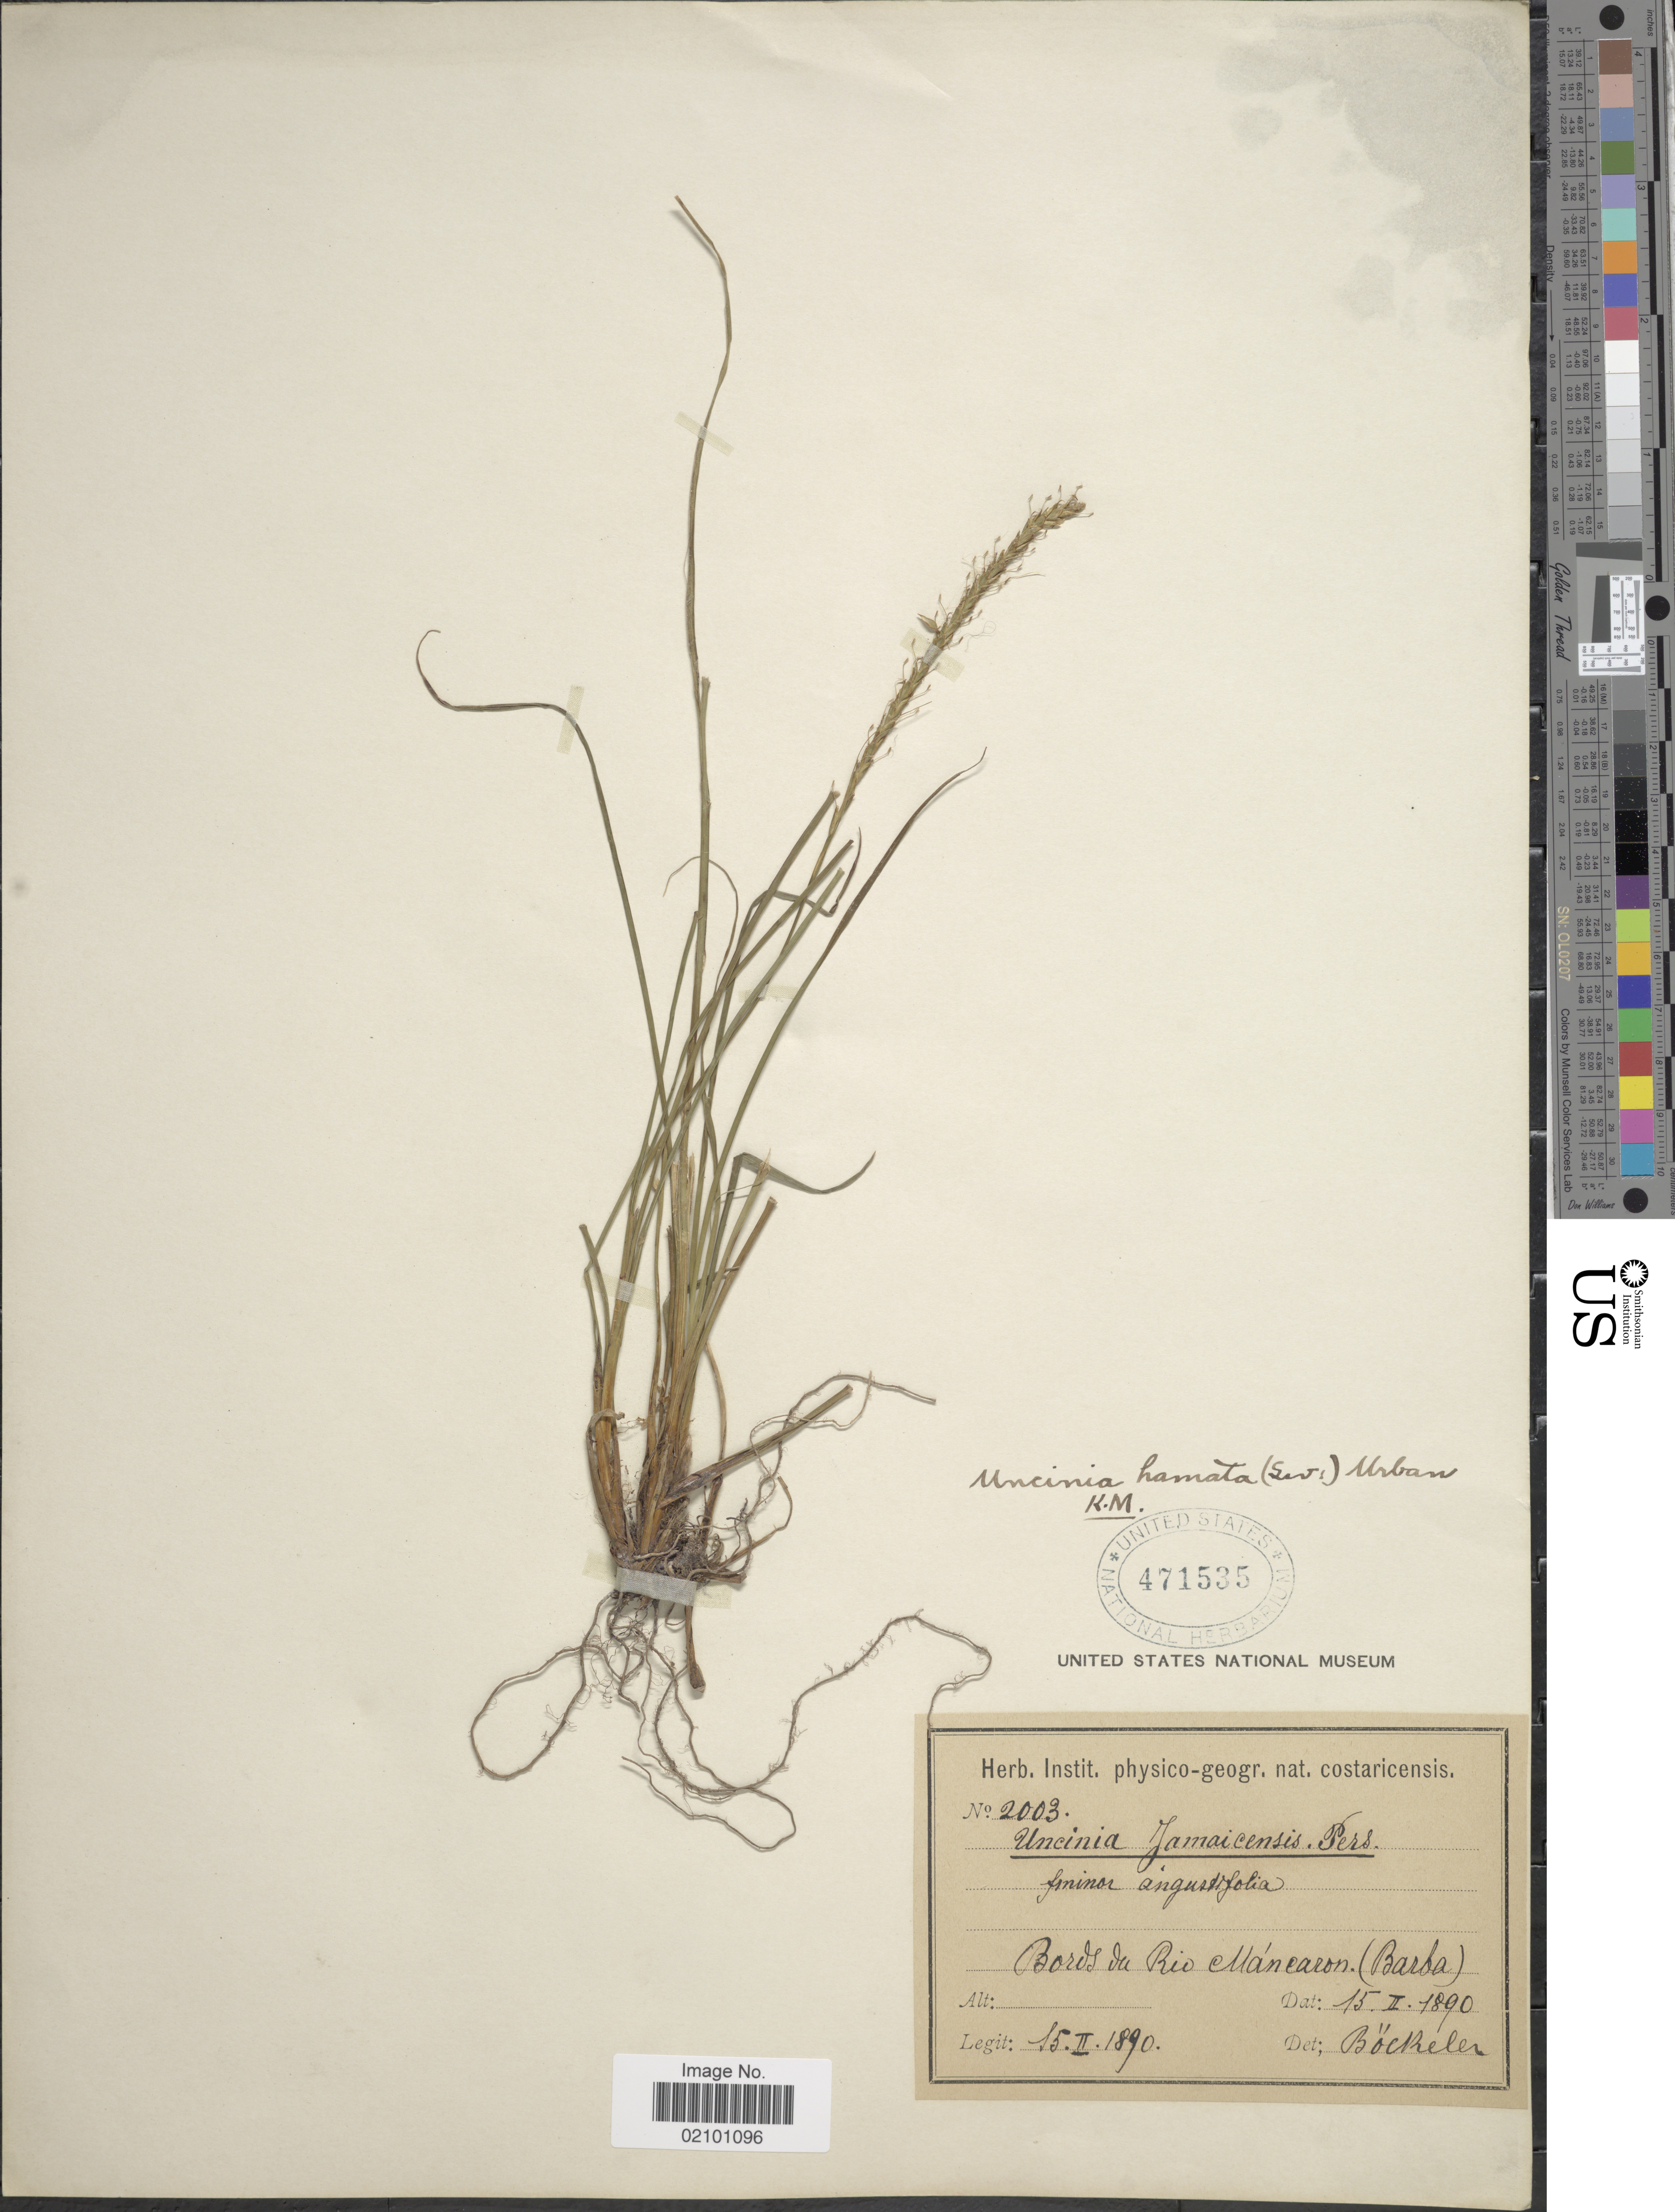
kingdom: Plantae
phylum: Tracheophyta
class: Liliopsida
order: Poales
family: Cyperaceae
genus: Carex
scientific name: Carex hamata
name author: Sw.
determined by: Strong, M. T., (US), Smithsonian Institution - National Museum of Natural History (UNITED STATES)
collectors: ex herb. Instit. physico-geogr. nat. costarricensis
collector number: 2003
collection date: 1890-02-15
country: Costa Rica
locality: Bords du Rio Mancaron (Barba)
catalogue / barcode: US 471535